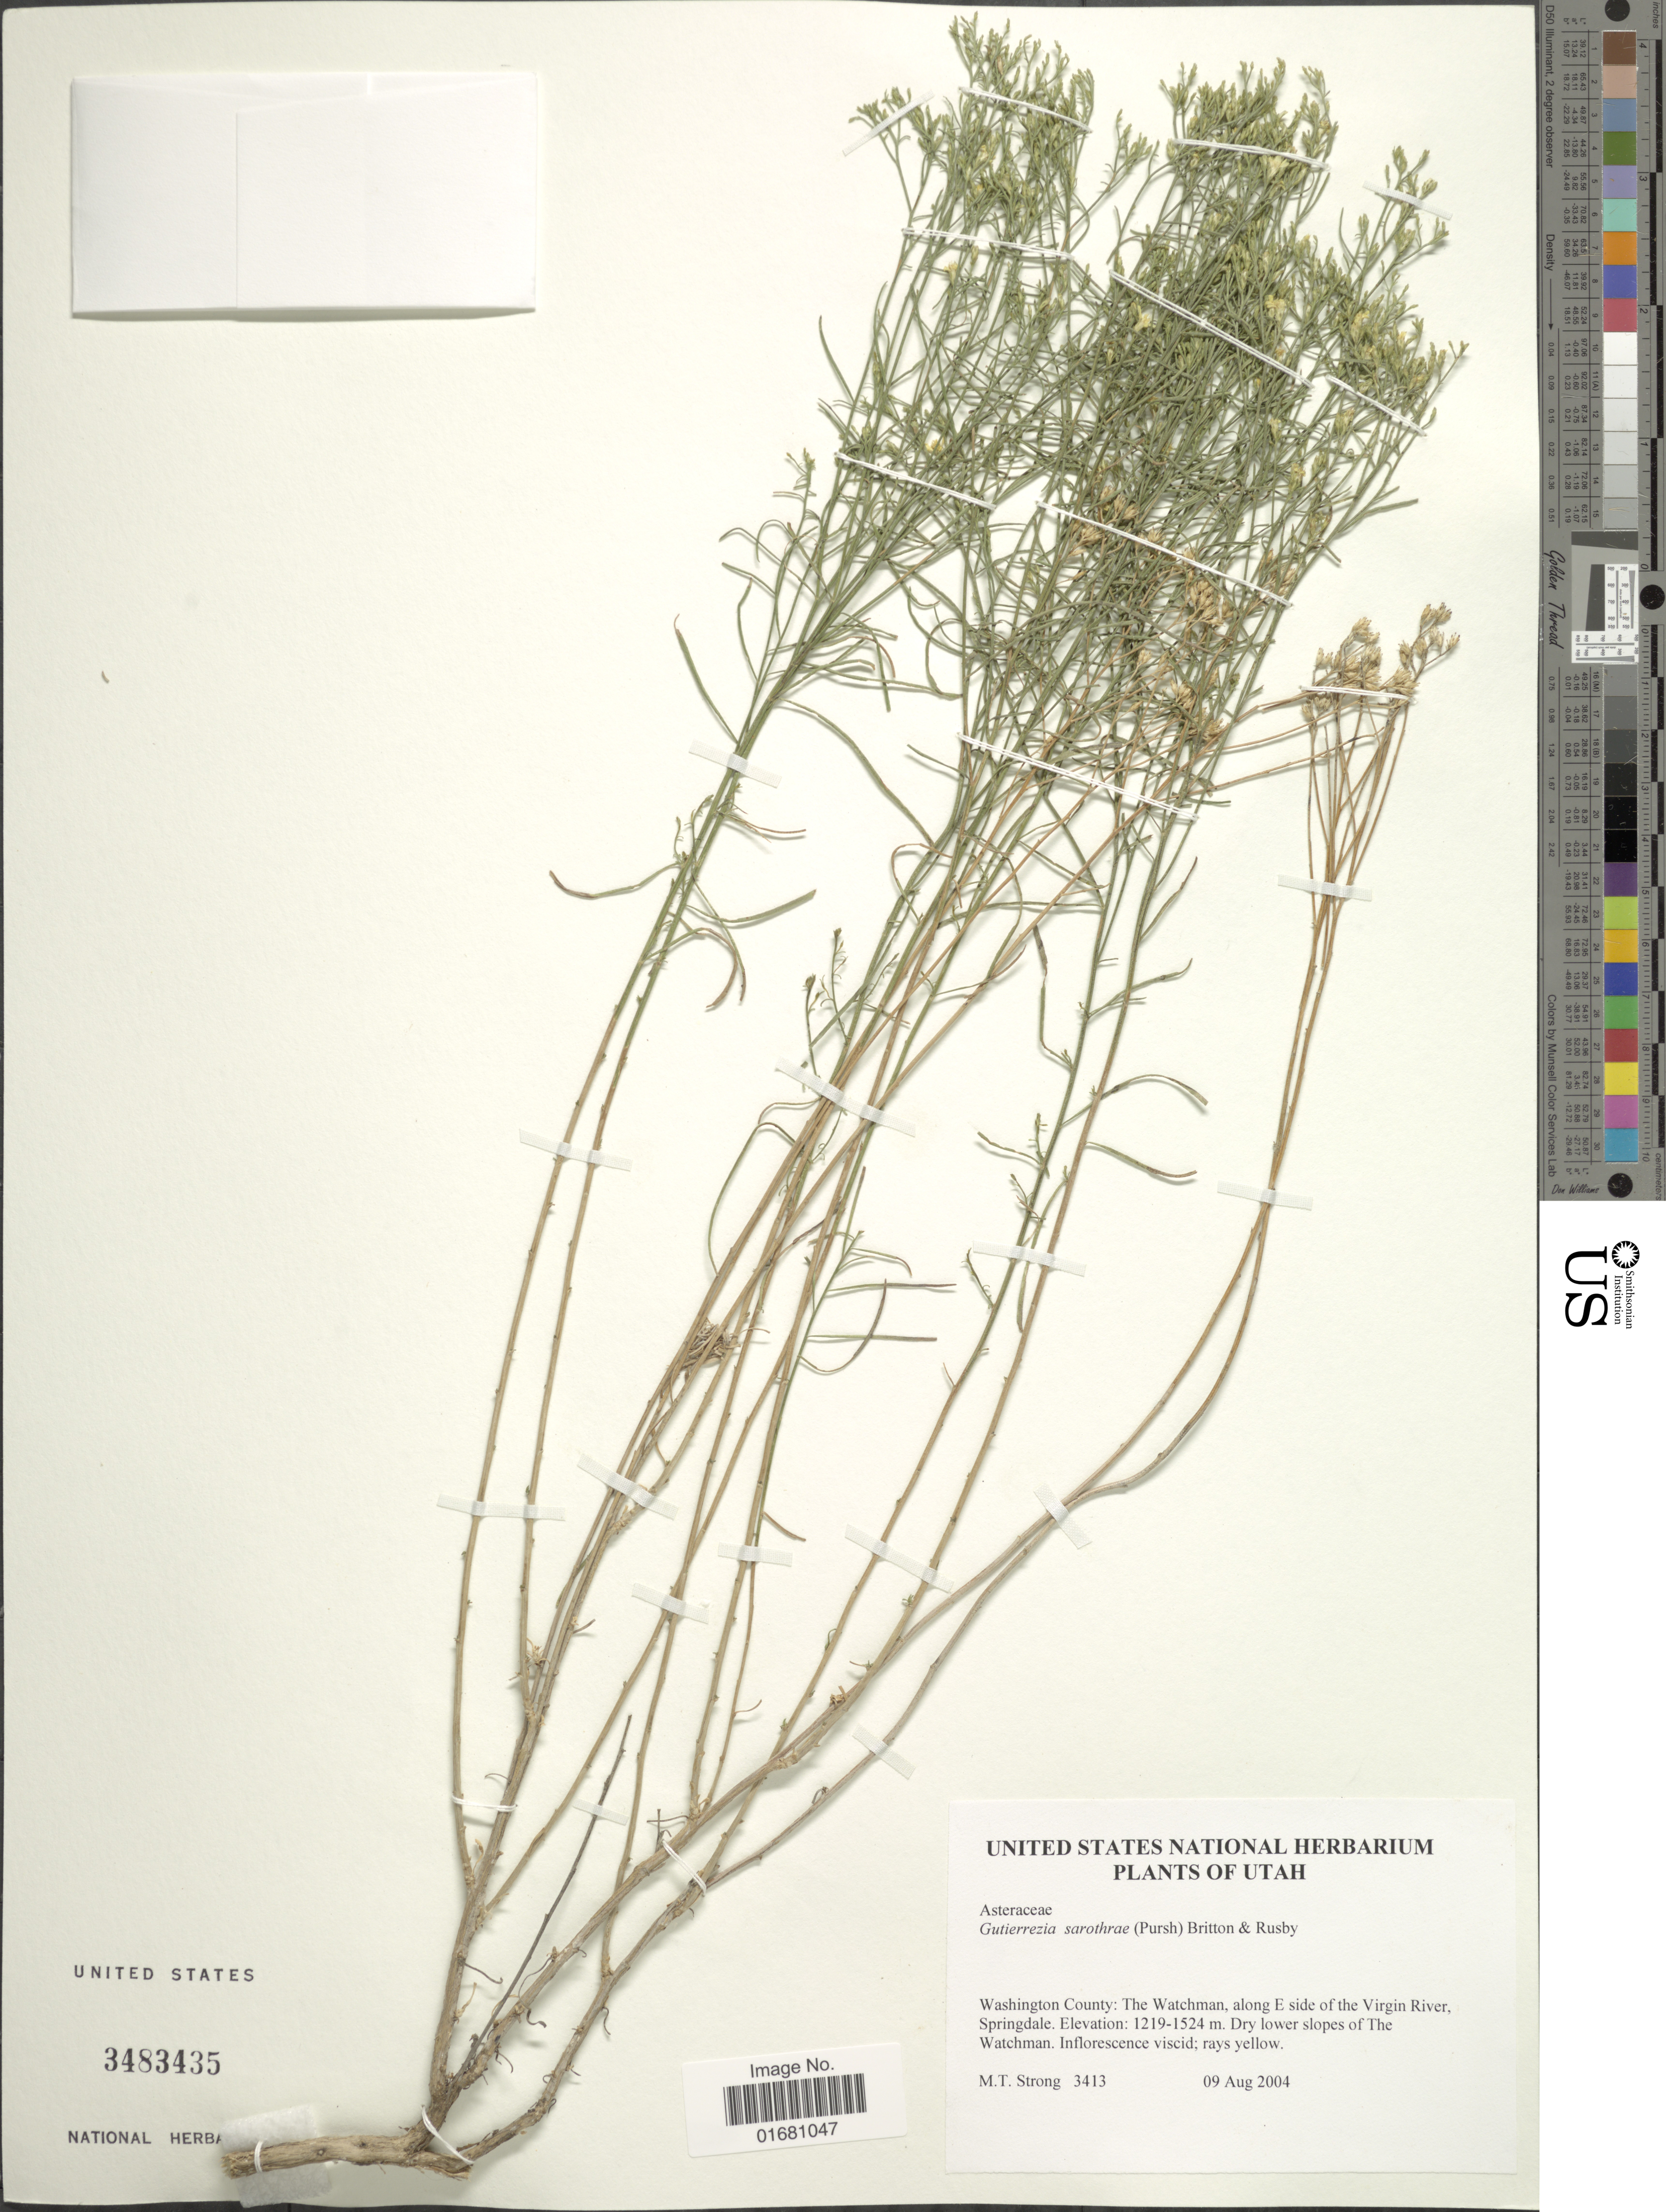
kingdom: Plantae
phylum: Tracheophyta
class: Magnoliopsida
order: Asterales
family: Asteraceae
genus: Gutierrezia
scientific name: Gutierrezia sarothrae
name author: (Pursh) Britton & Rusby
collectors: M. T. Strong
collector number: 3413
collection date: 2004-08-09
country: United States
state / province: Utah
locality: Washington County: The Watchman, along E side of the Virgin River, Springdale, Dry slopes of the Watchman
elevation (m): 1219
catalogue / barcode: US 3483435